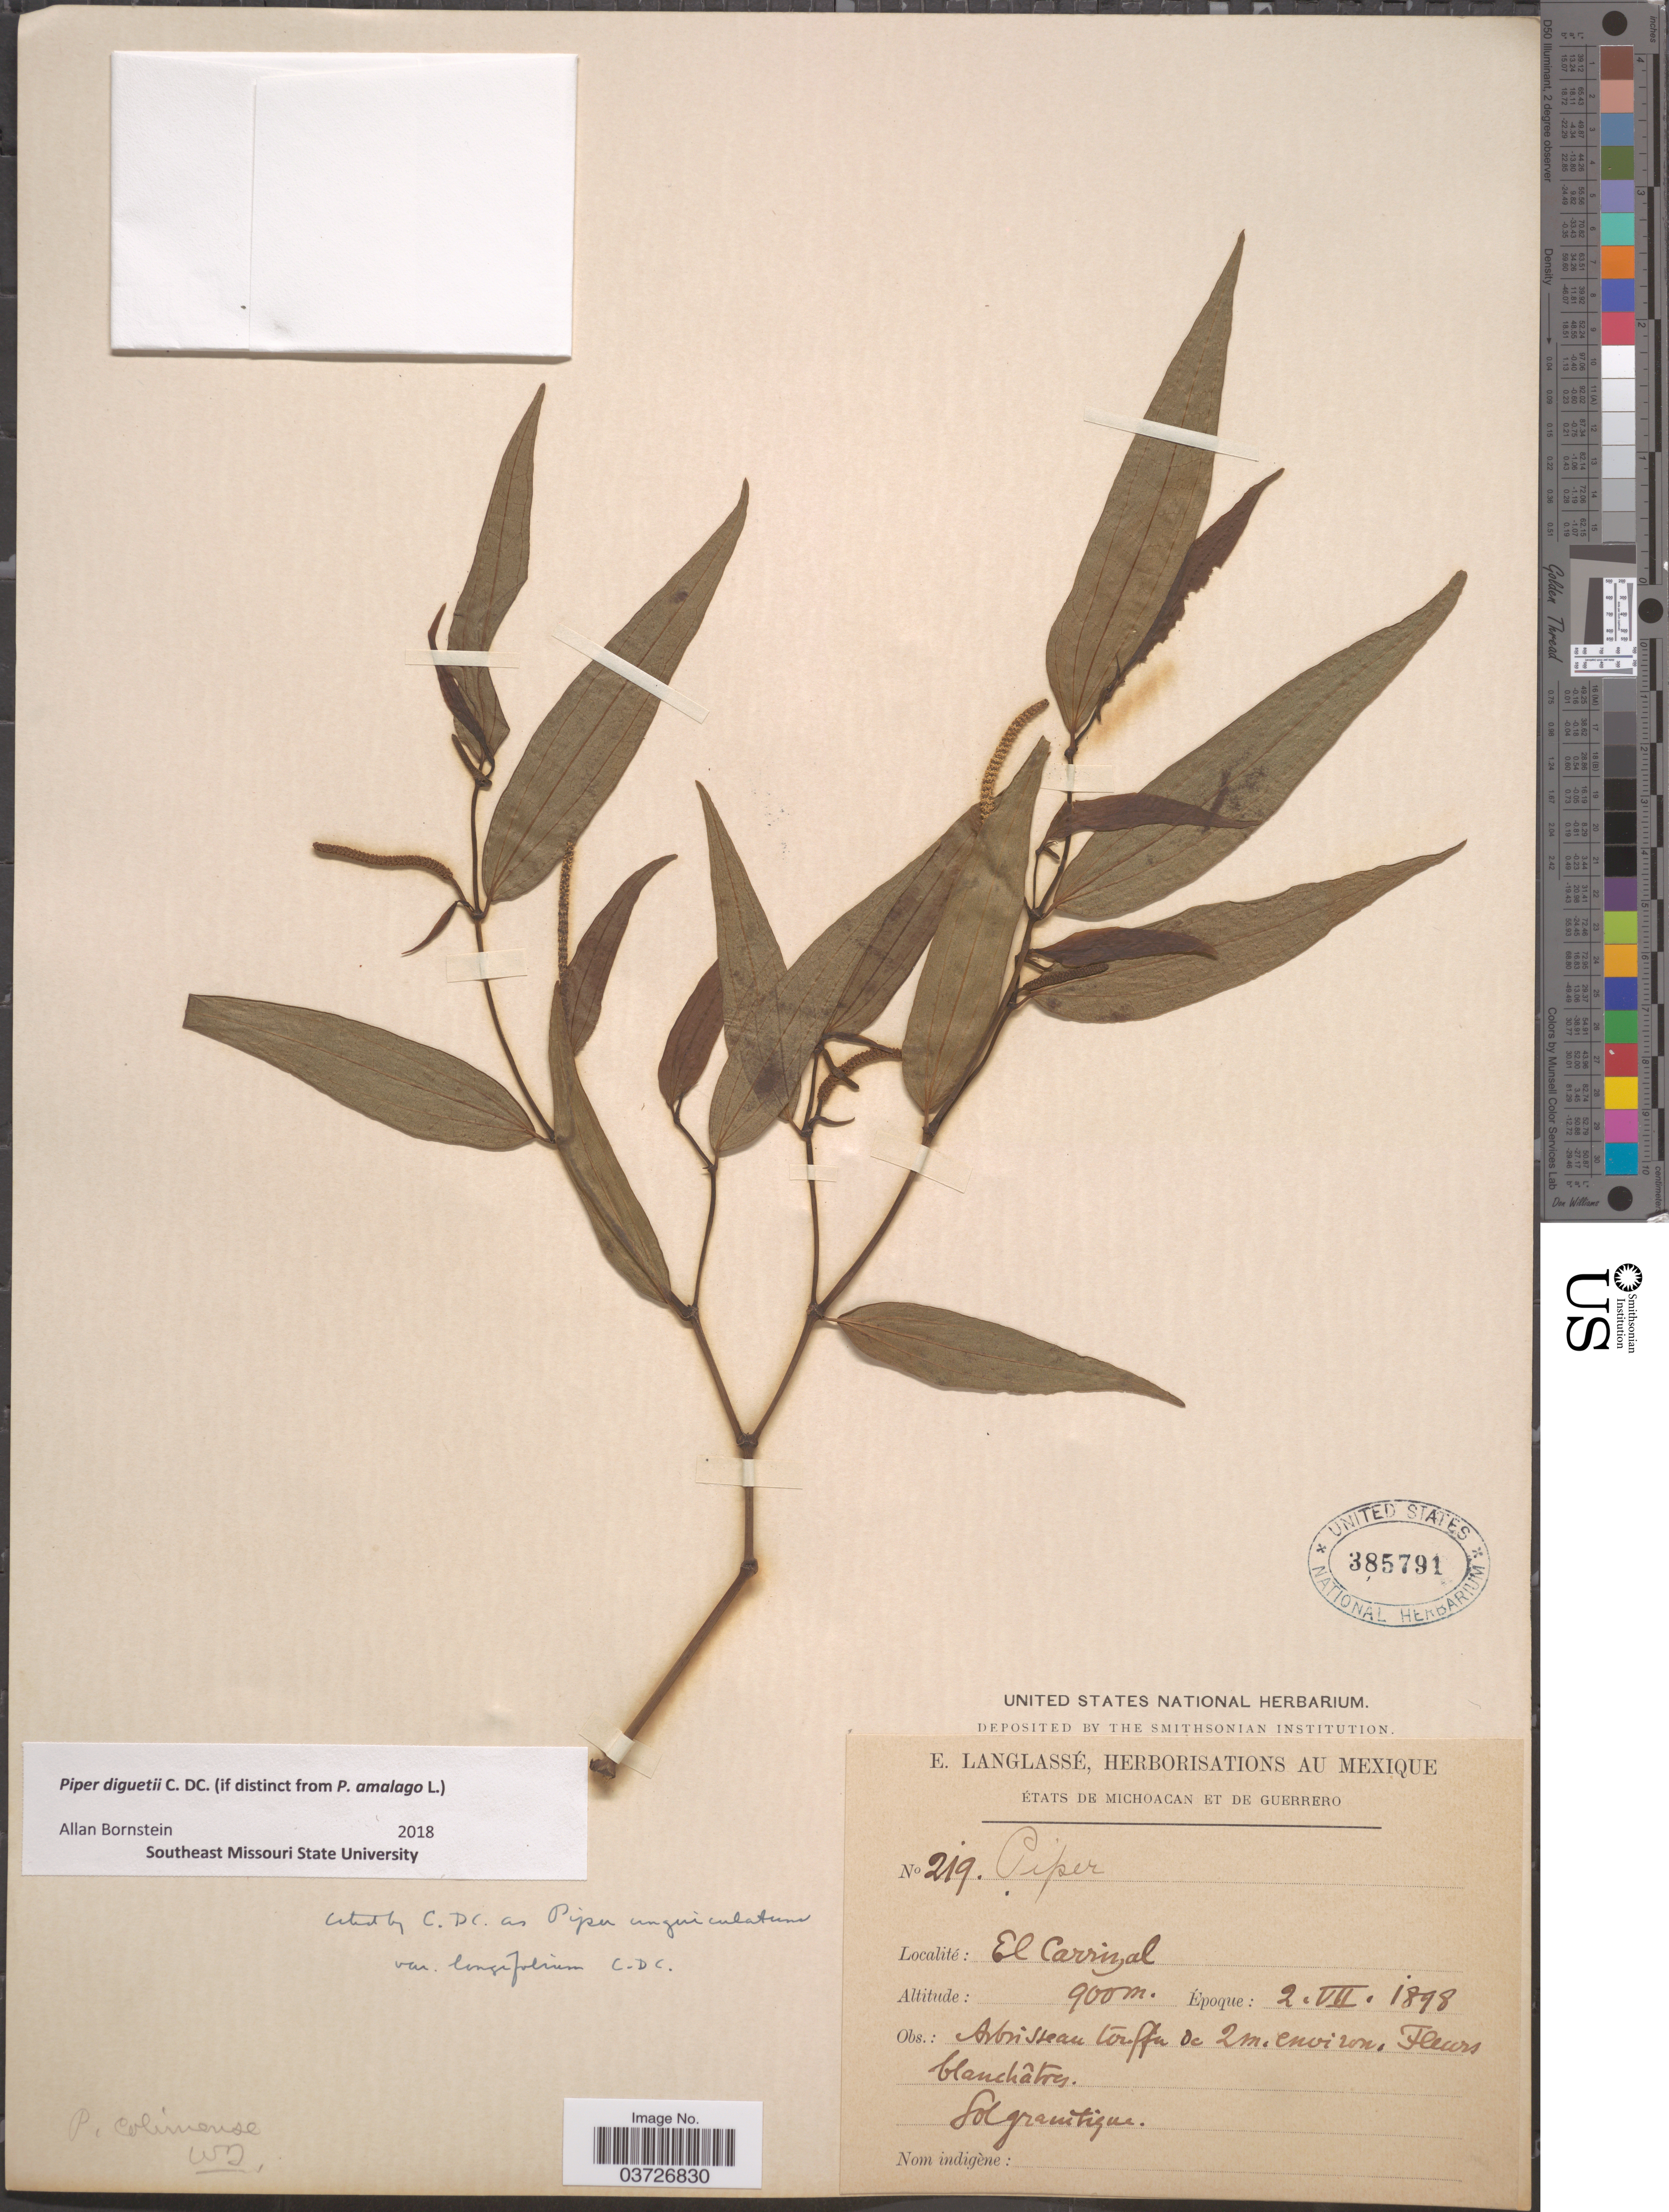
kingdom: Plantae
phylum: Tracheophyta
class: Magnoliopsida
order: Piperales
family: Piperaceae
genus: Piper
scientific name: Piper diguetii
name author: C. DC.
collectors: E. Langlassé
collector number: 219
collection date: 1898-07-02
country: Mexico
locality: États de Michoacan et de Guerrero. El Carrizal.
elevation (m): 900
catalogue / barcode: US 385791